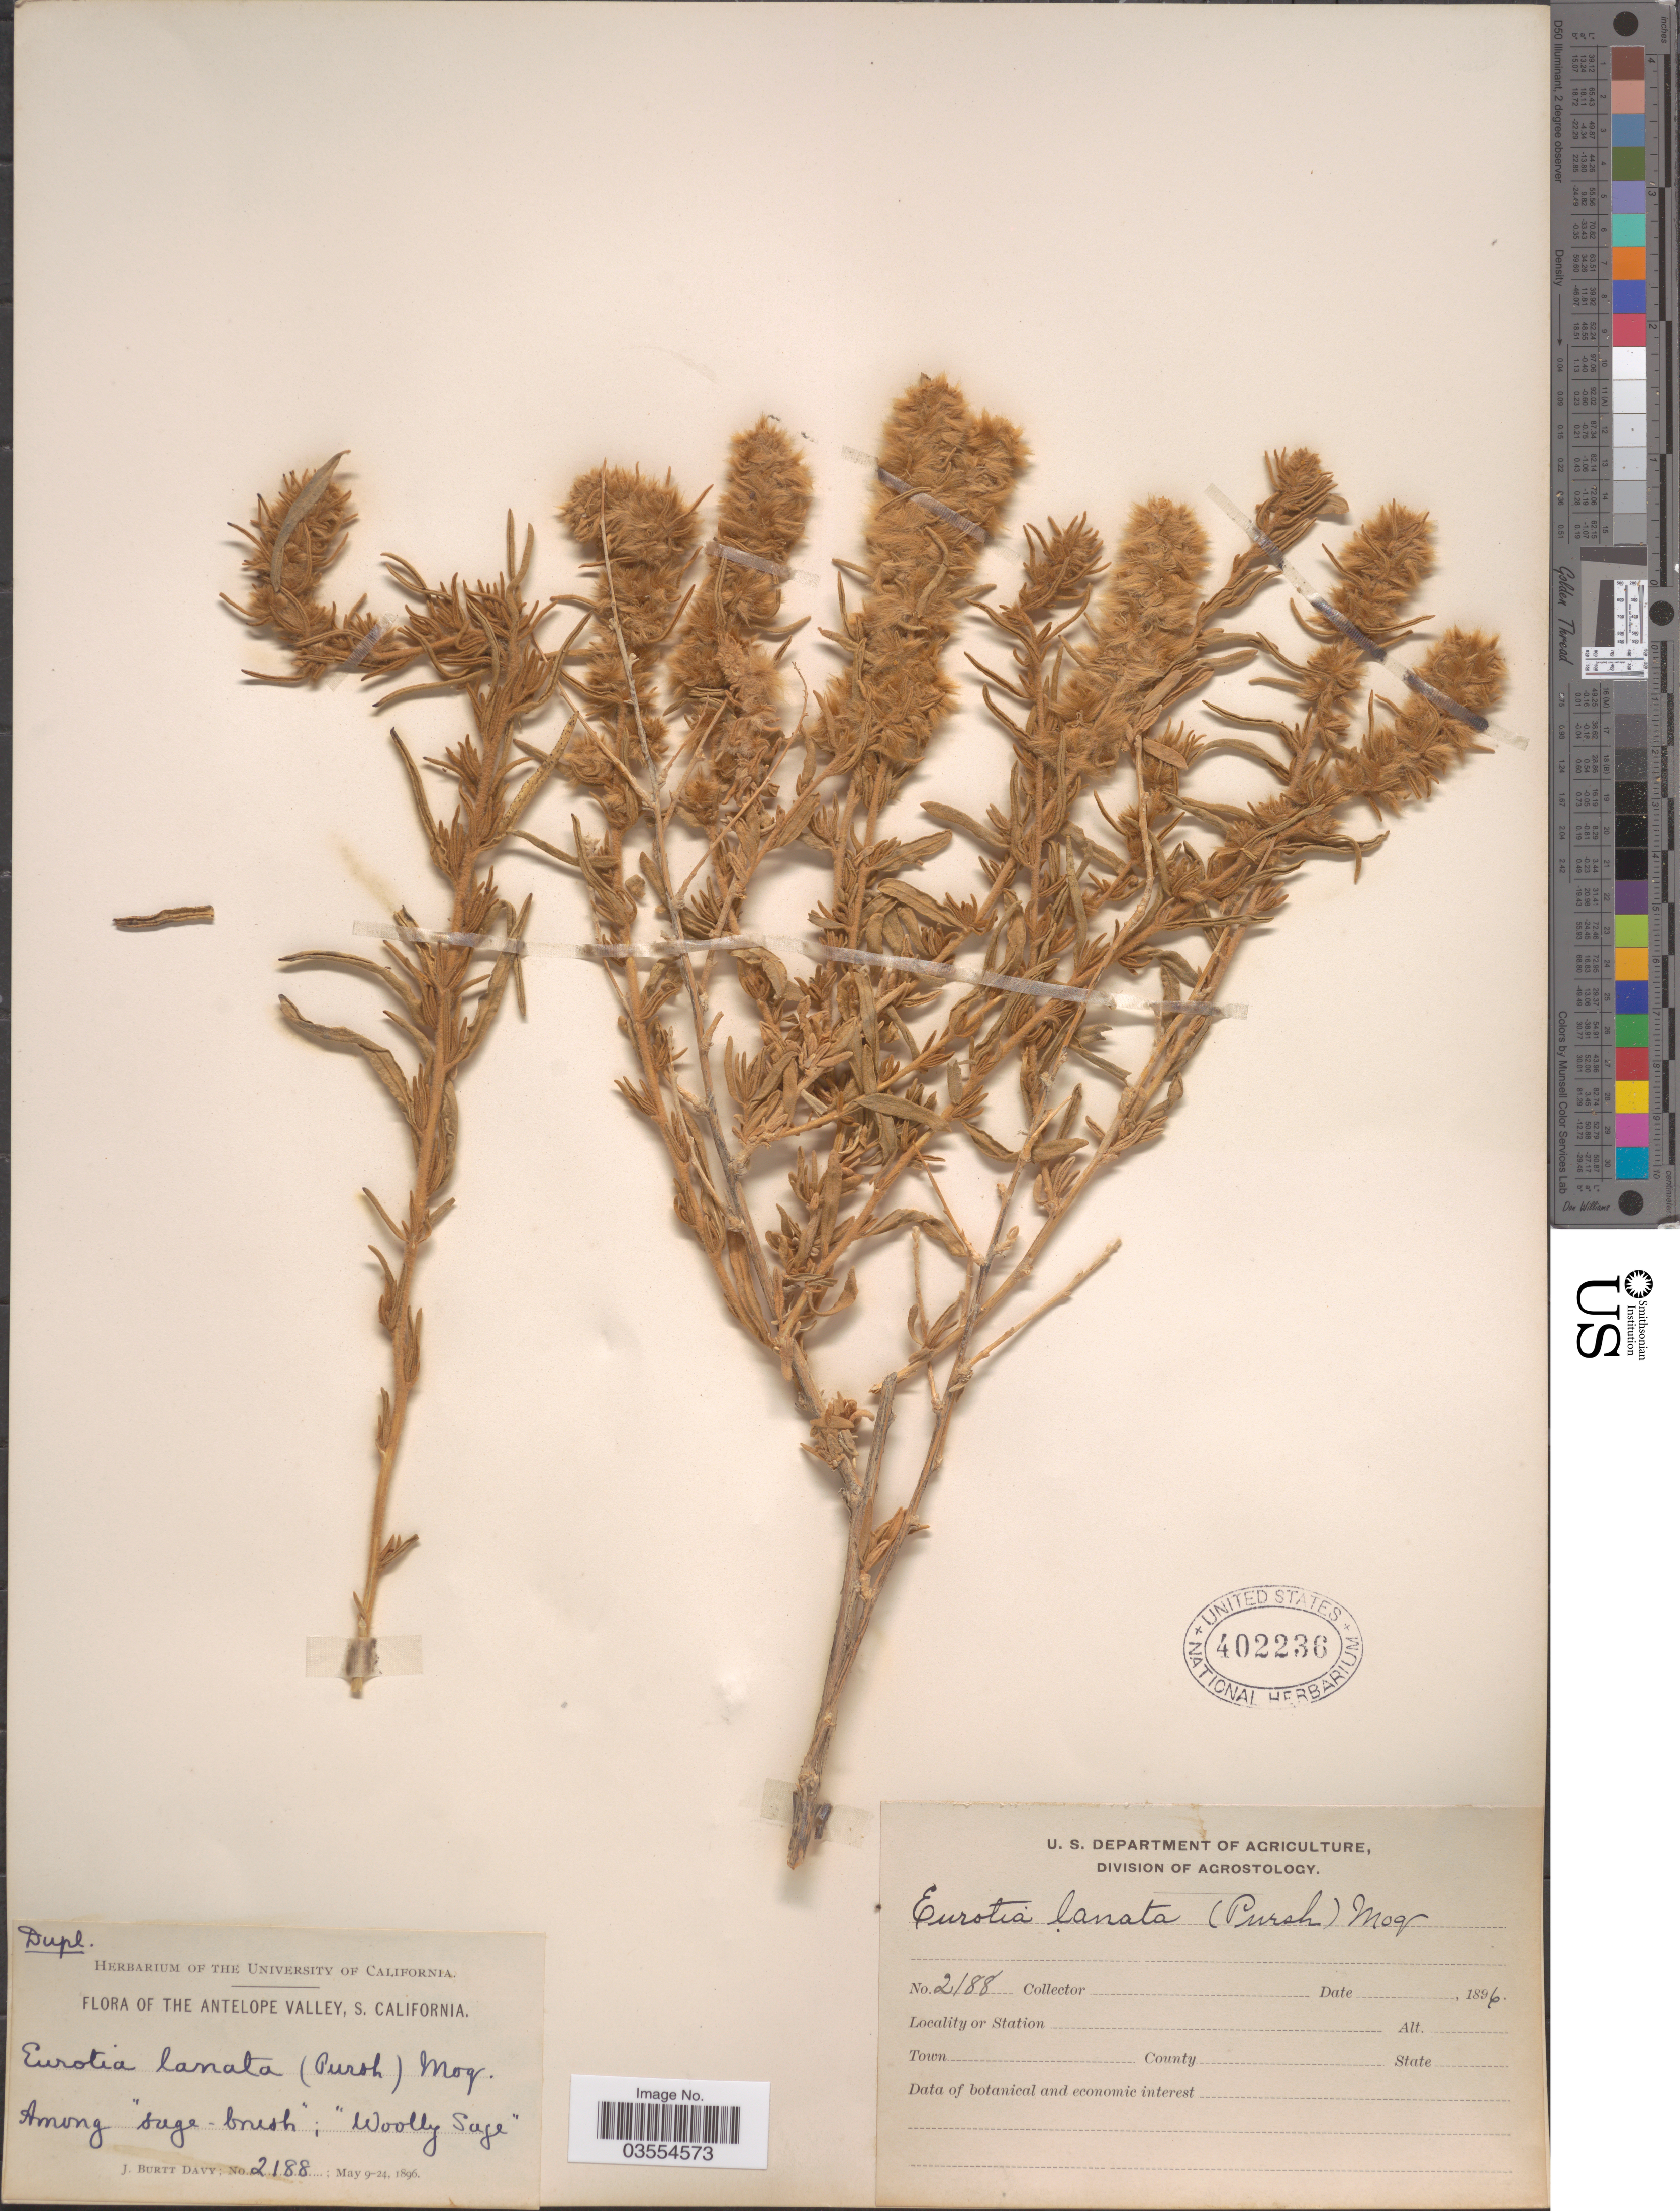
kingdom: Plantae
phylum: Tracheophyta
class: Magnoliopsida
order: Caryophyllales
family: Amaranthaceae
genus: Krascheninnikovia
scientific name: Krascheninnikovia lanata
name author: (Pursh) A. Meeuse & A.Smit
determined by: U.S. National Herbarium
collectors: J. Burtt Davy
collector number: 2188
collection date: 1896-05-09/1896-05-24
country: United States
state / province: California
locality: The Antelope Valley, S. California. "Woolly Sage" [unsure placement].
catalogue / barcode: US 402236